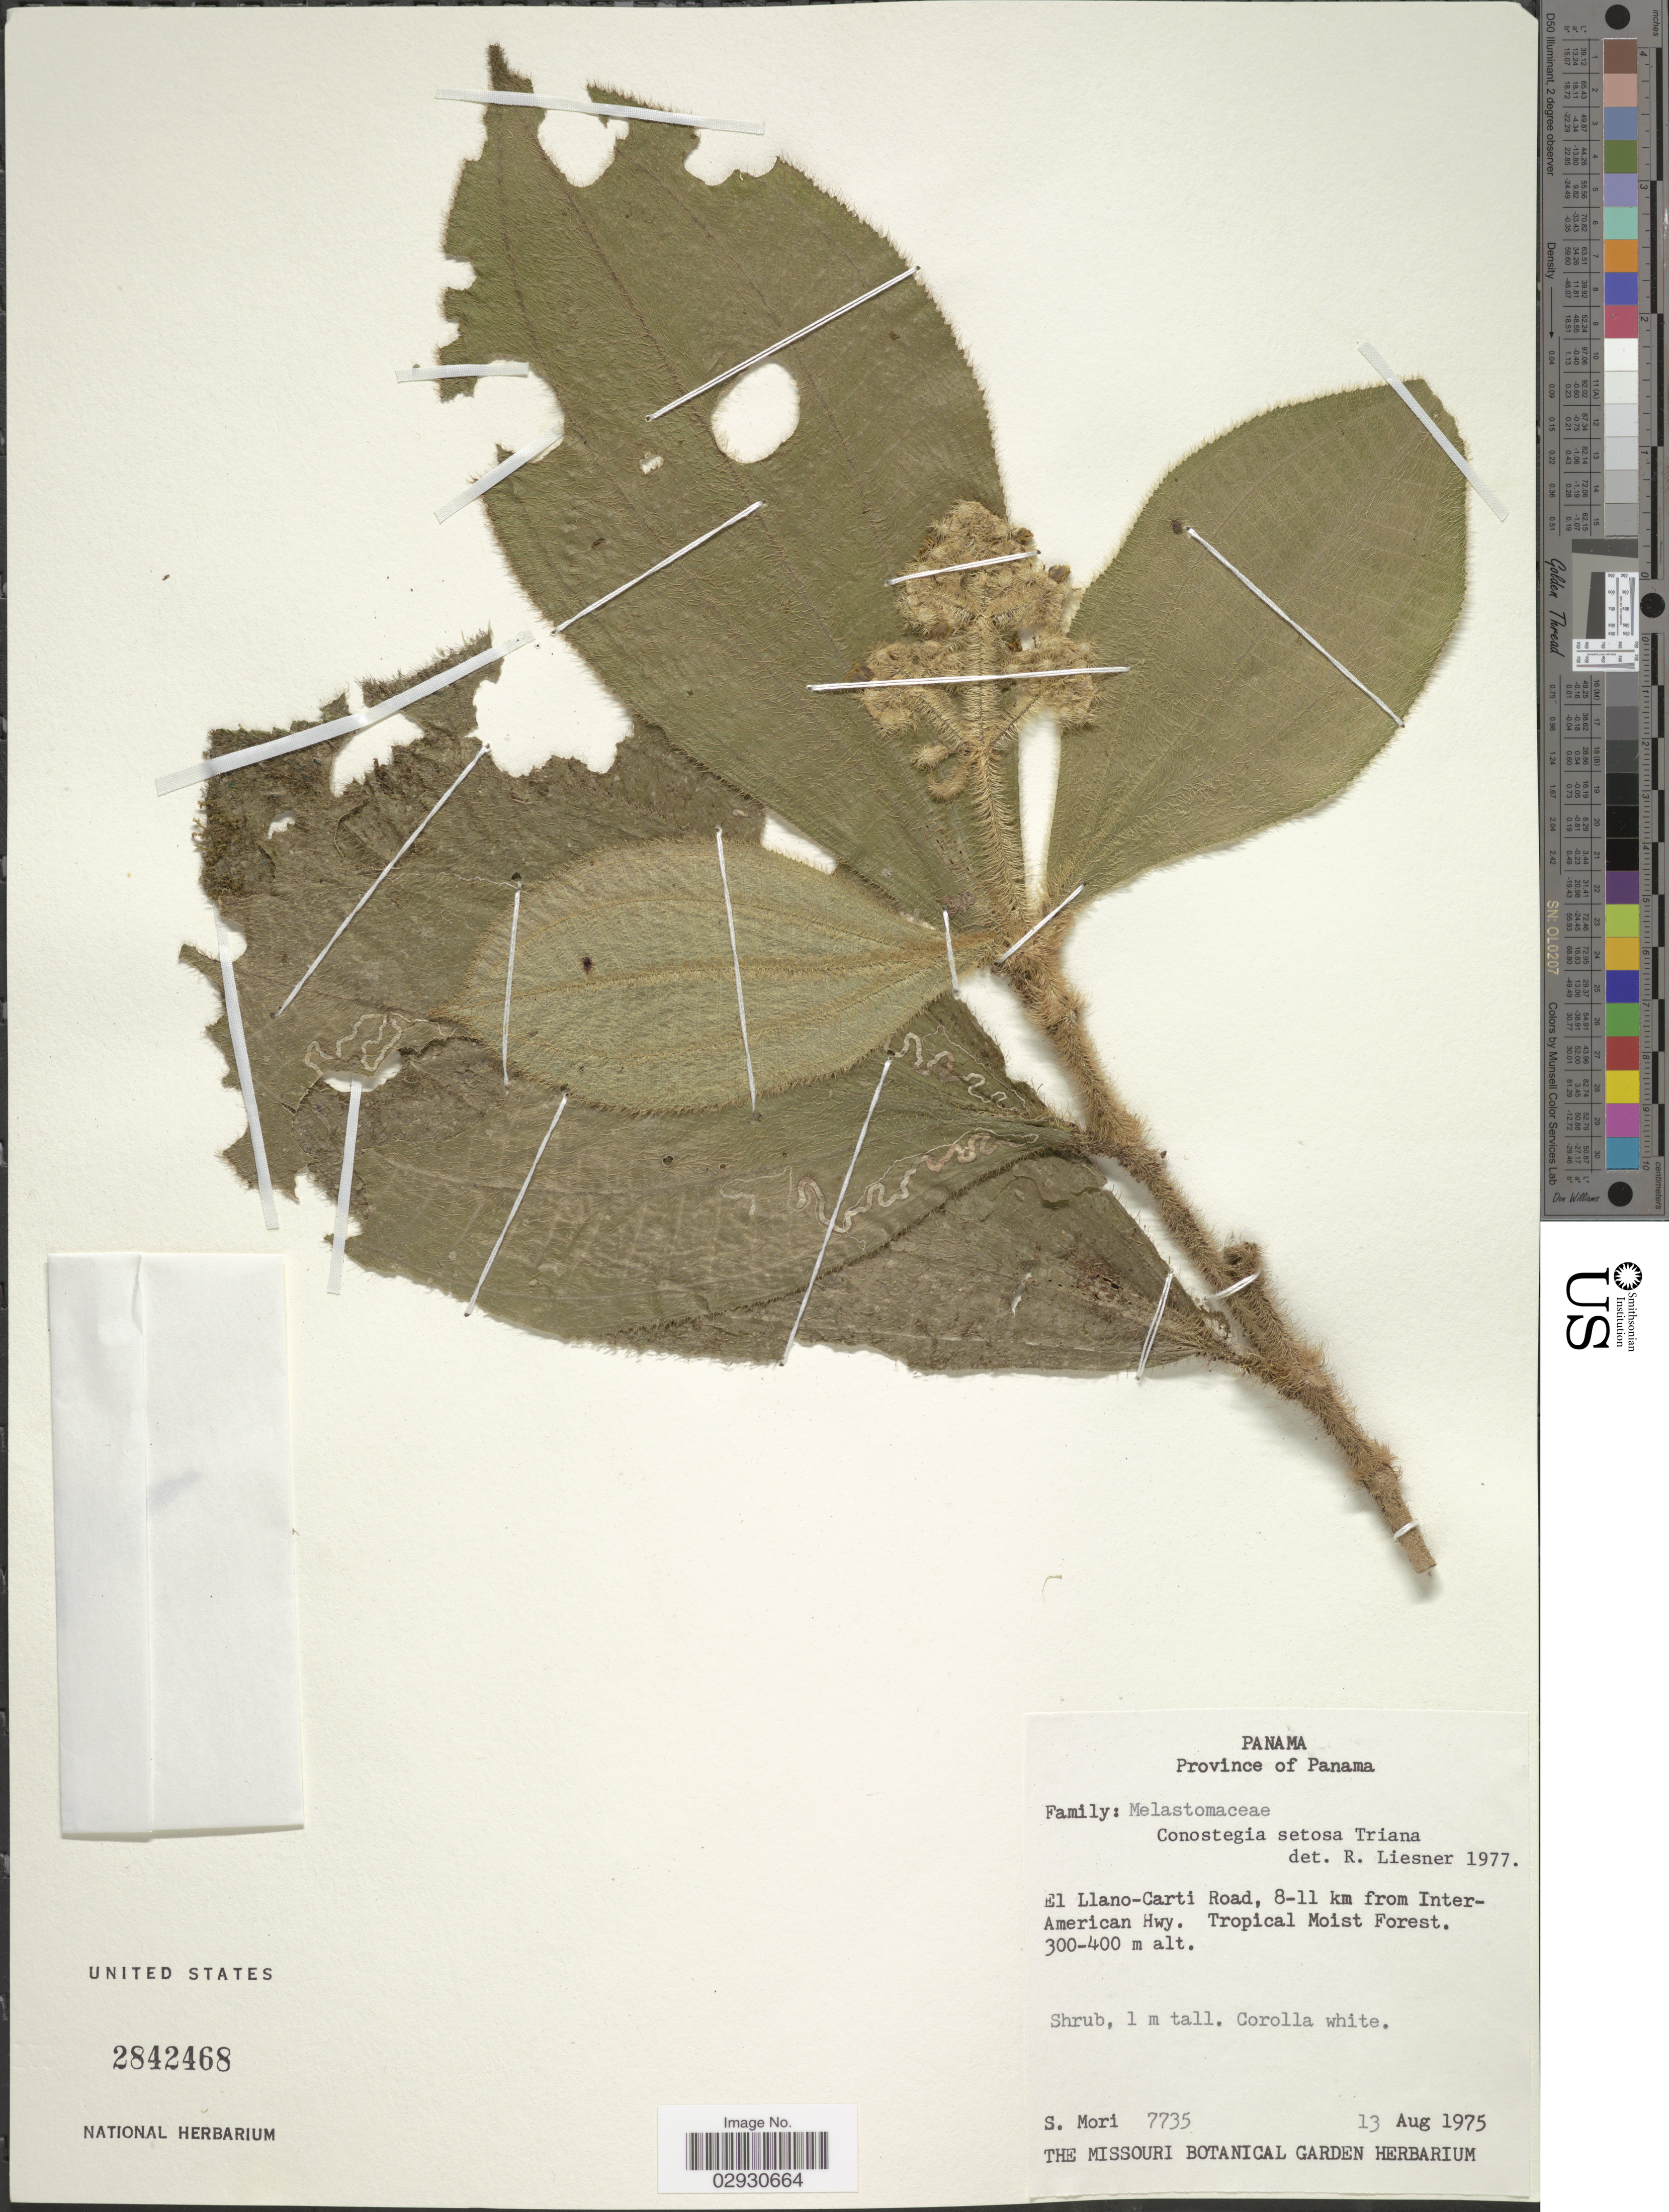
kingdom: Plantae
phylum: Tracheophyta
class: Magnoliopsida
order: Myrtales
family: Melastomataceae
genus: Conostegia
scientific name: Conostegia setosa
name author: Triana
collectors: S. Mori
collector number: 7735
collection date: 1975-08-13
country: Panama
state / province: Panamá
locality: Province of Panama. El Llano-Carti Road, 8-11 km from Inter-American Hwy. Tropical Moist Forest.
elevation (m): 300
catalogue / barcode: US 2842468